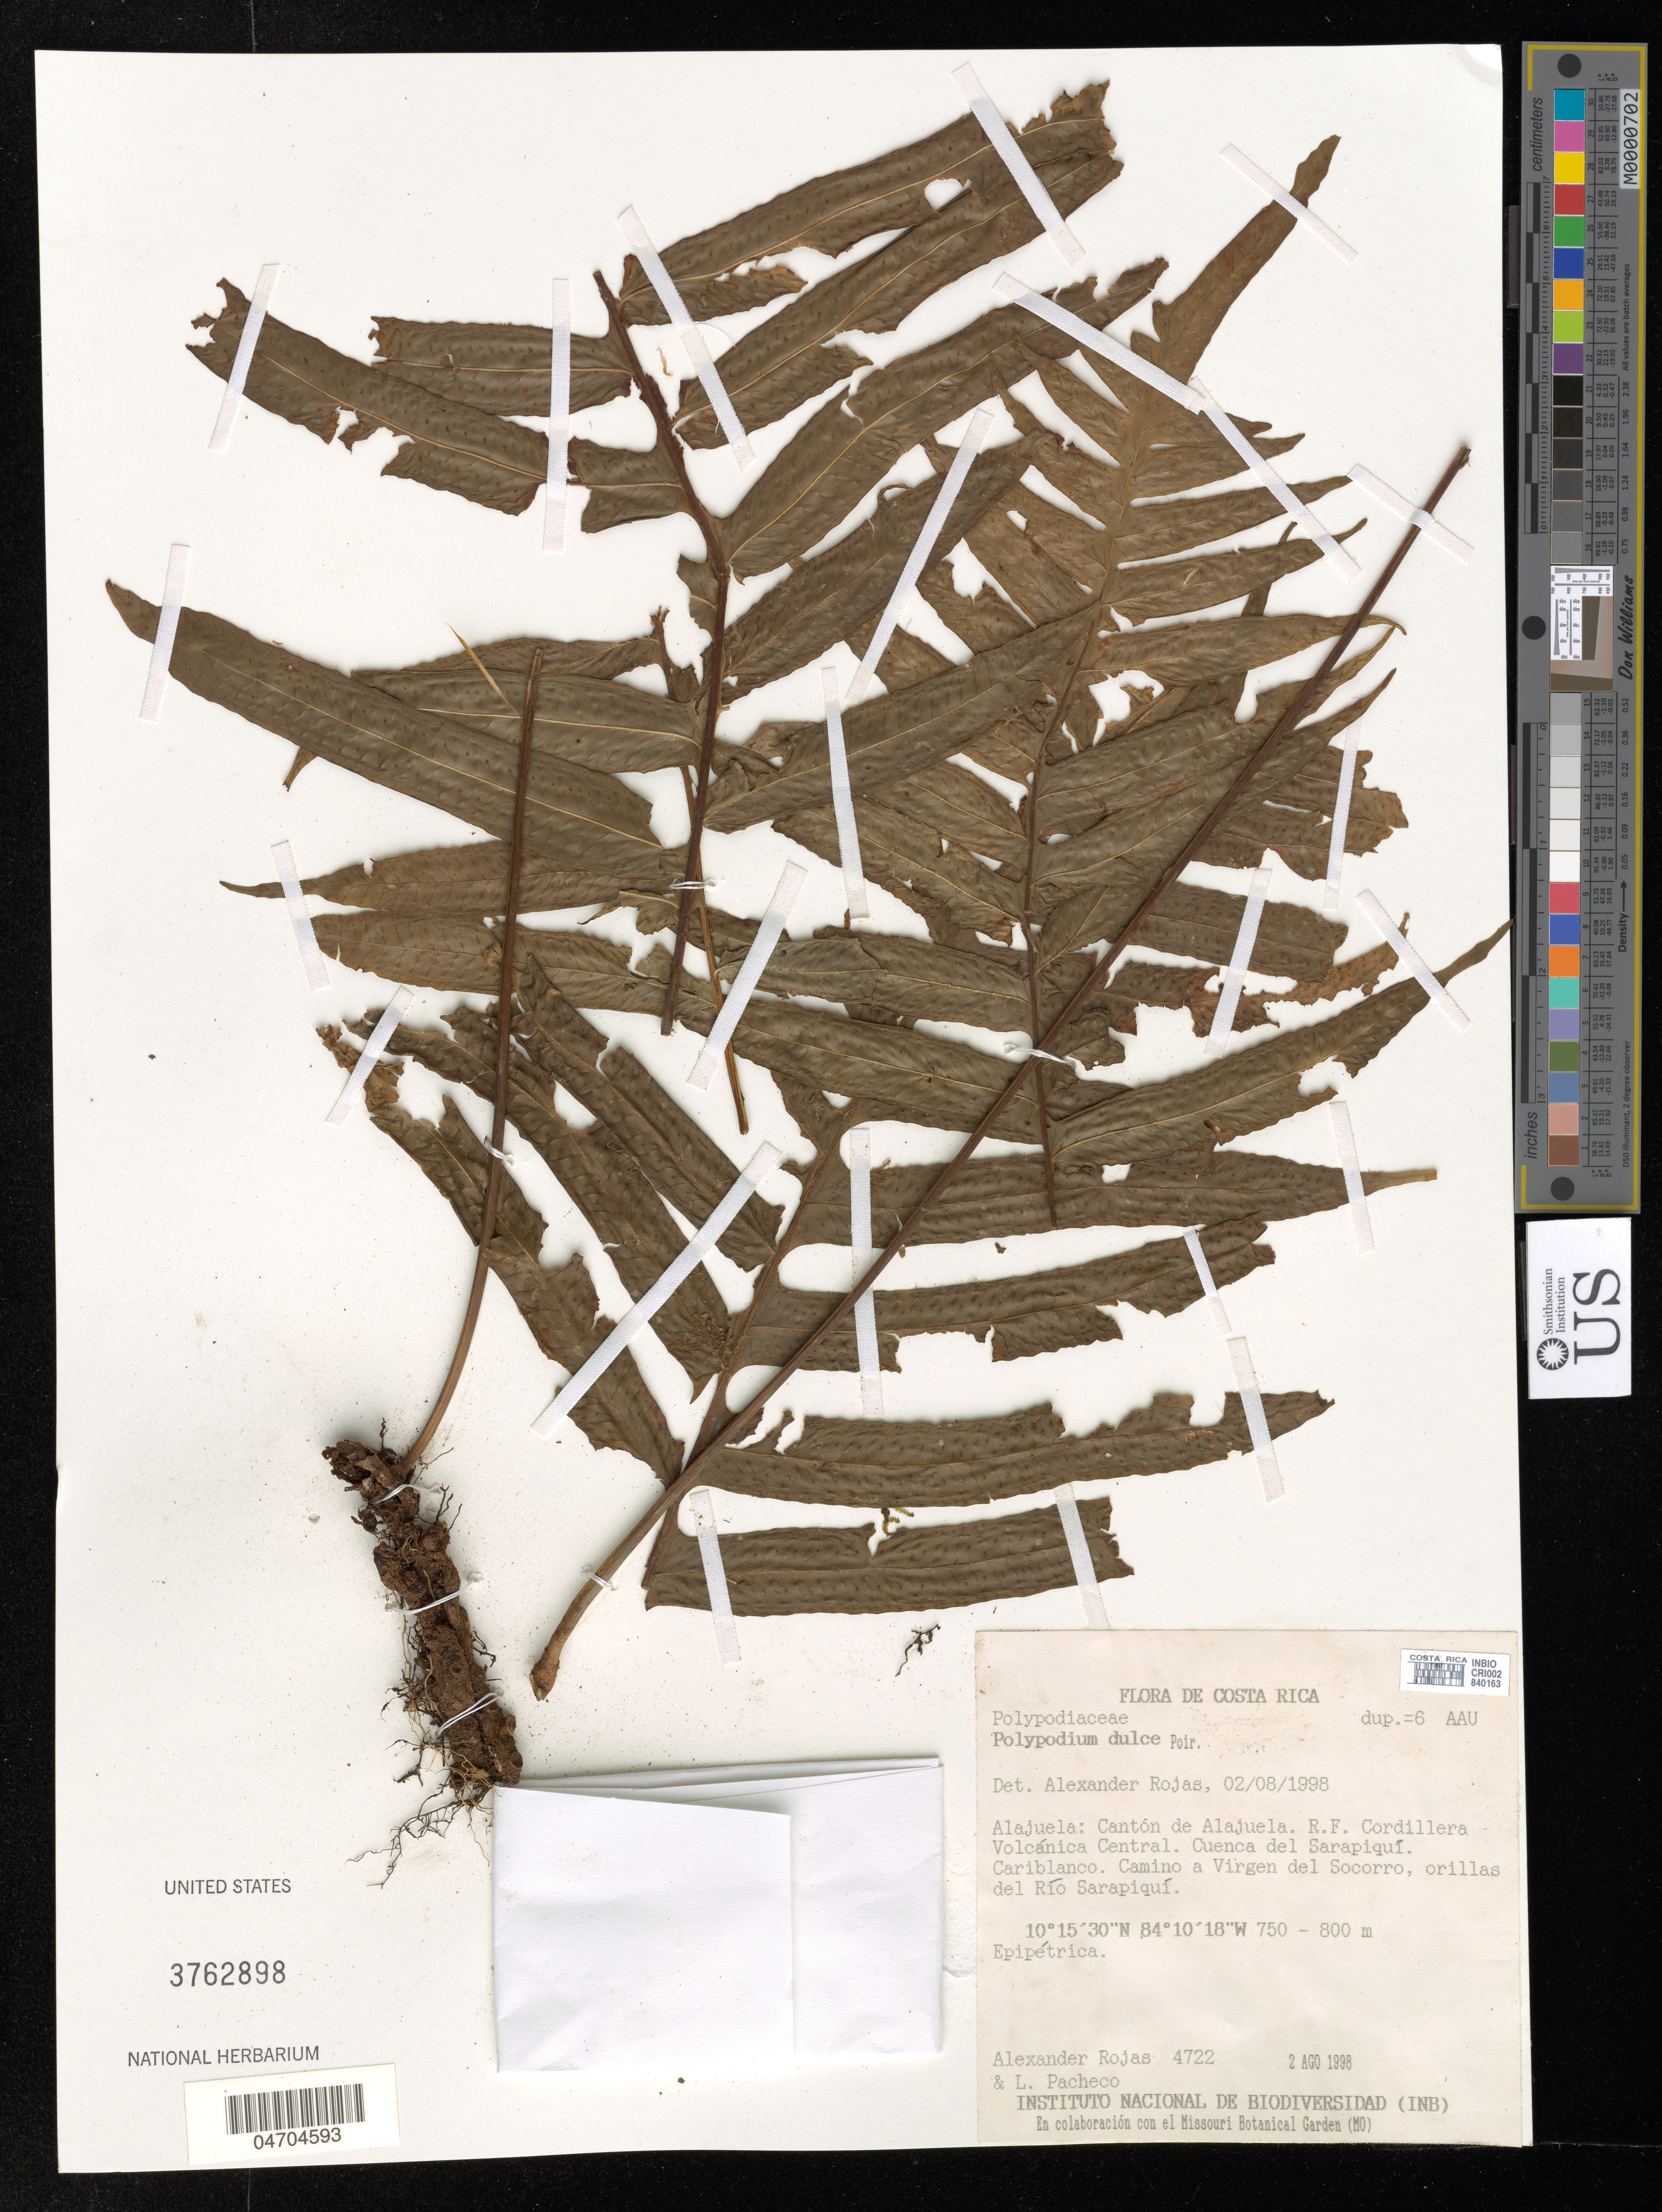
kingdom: Plantae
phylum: Tracheophyta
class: Polypodiopsida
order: Polypodiales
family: Polypodiaceae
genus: Polypodium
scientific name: Polypodium dulce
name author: Poir.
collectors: A. Rojas & L. Pacheco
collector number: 4722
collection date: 1998-08-02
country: Costa Rica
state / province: Alajuela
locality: Cantón de Alajuela. R. F. Cordillera Volcánica Central. Cuenca del Sarapiquí. Cariblanco. Camino a Virgen del Socorro, orillas del Río Sarapiquí.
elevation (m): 750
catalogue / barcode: US 3762898